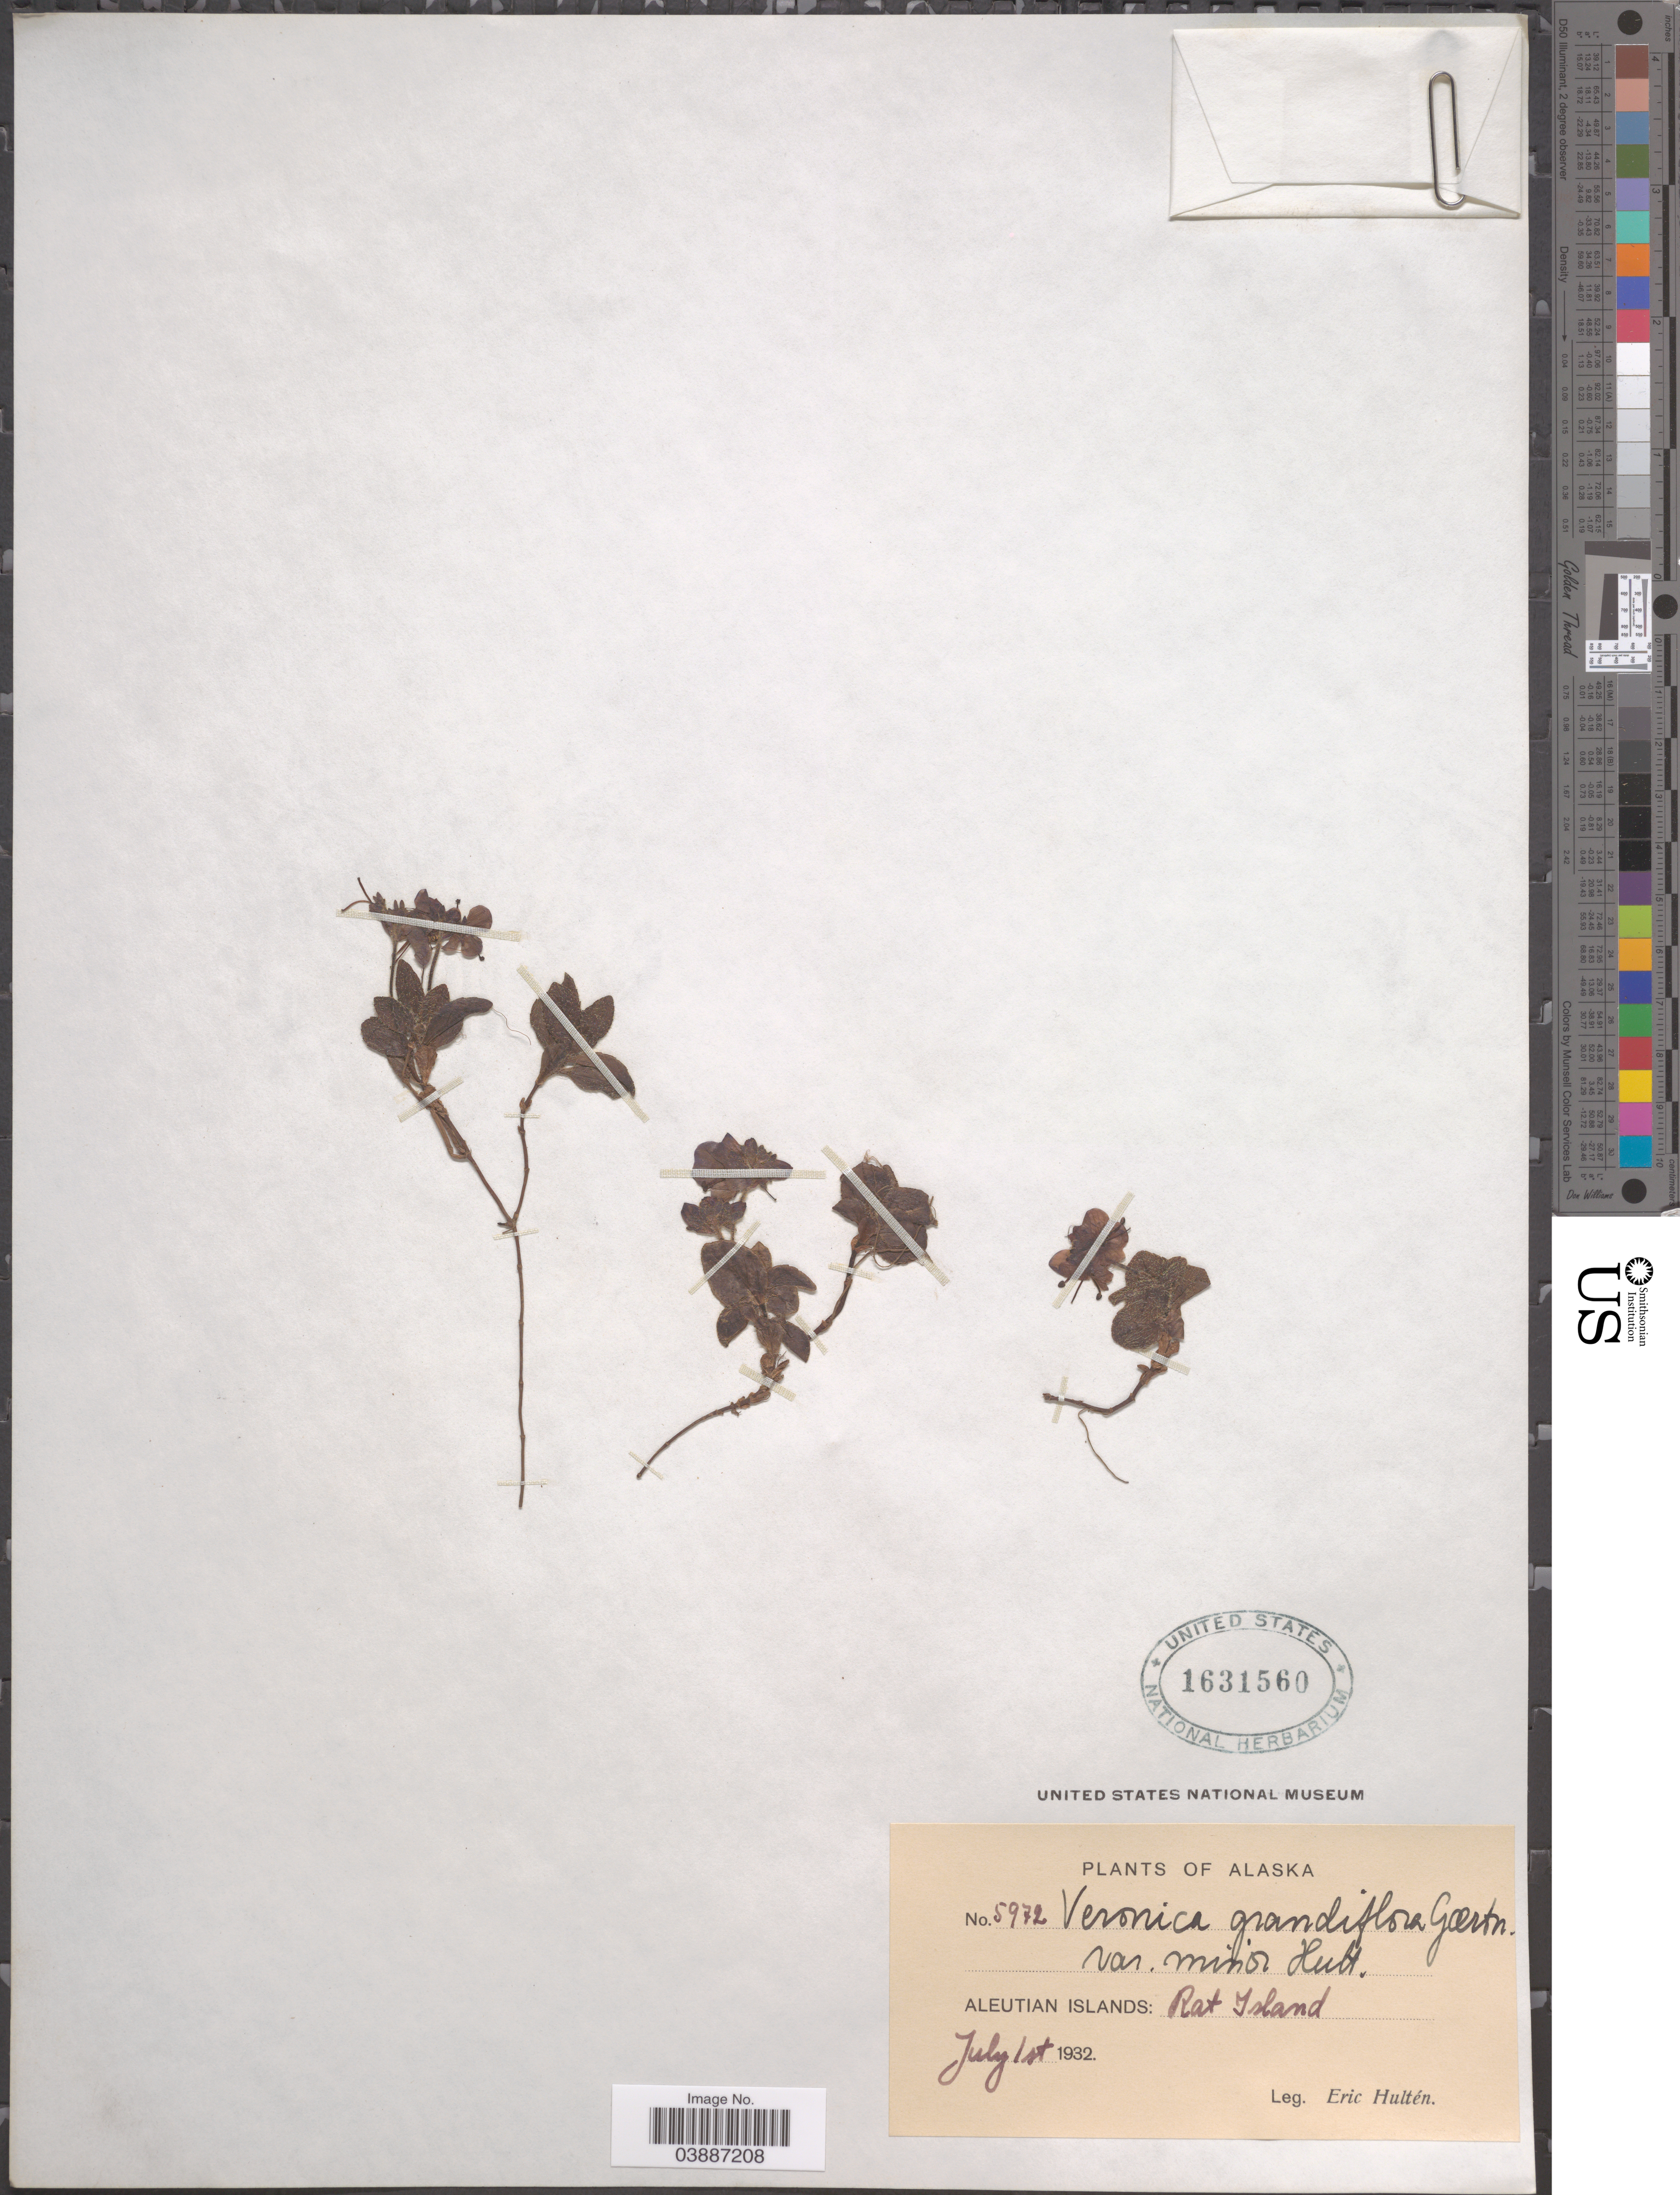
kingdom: Plantae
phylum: Tracheophyta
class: Magnoliopsida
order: Lamiales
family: Plantaginaceae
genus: Veronica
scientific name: Veronica grandiflora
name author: Gaertn.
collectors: E. G. Hultén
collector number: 5972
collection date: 1932-07-01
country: United States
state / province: Alaska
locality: Aleutian Islands: Rat Island.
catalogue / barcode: US 1631560